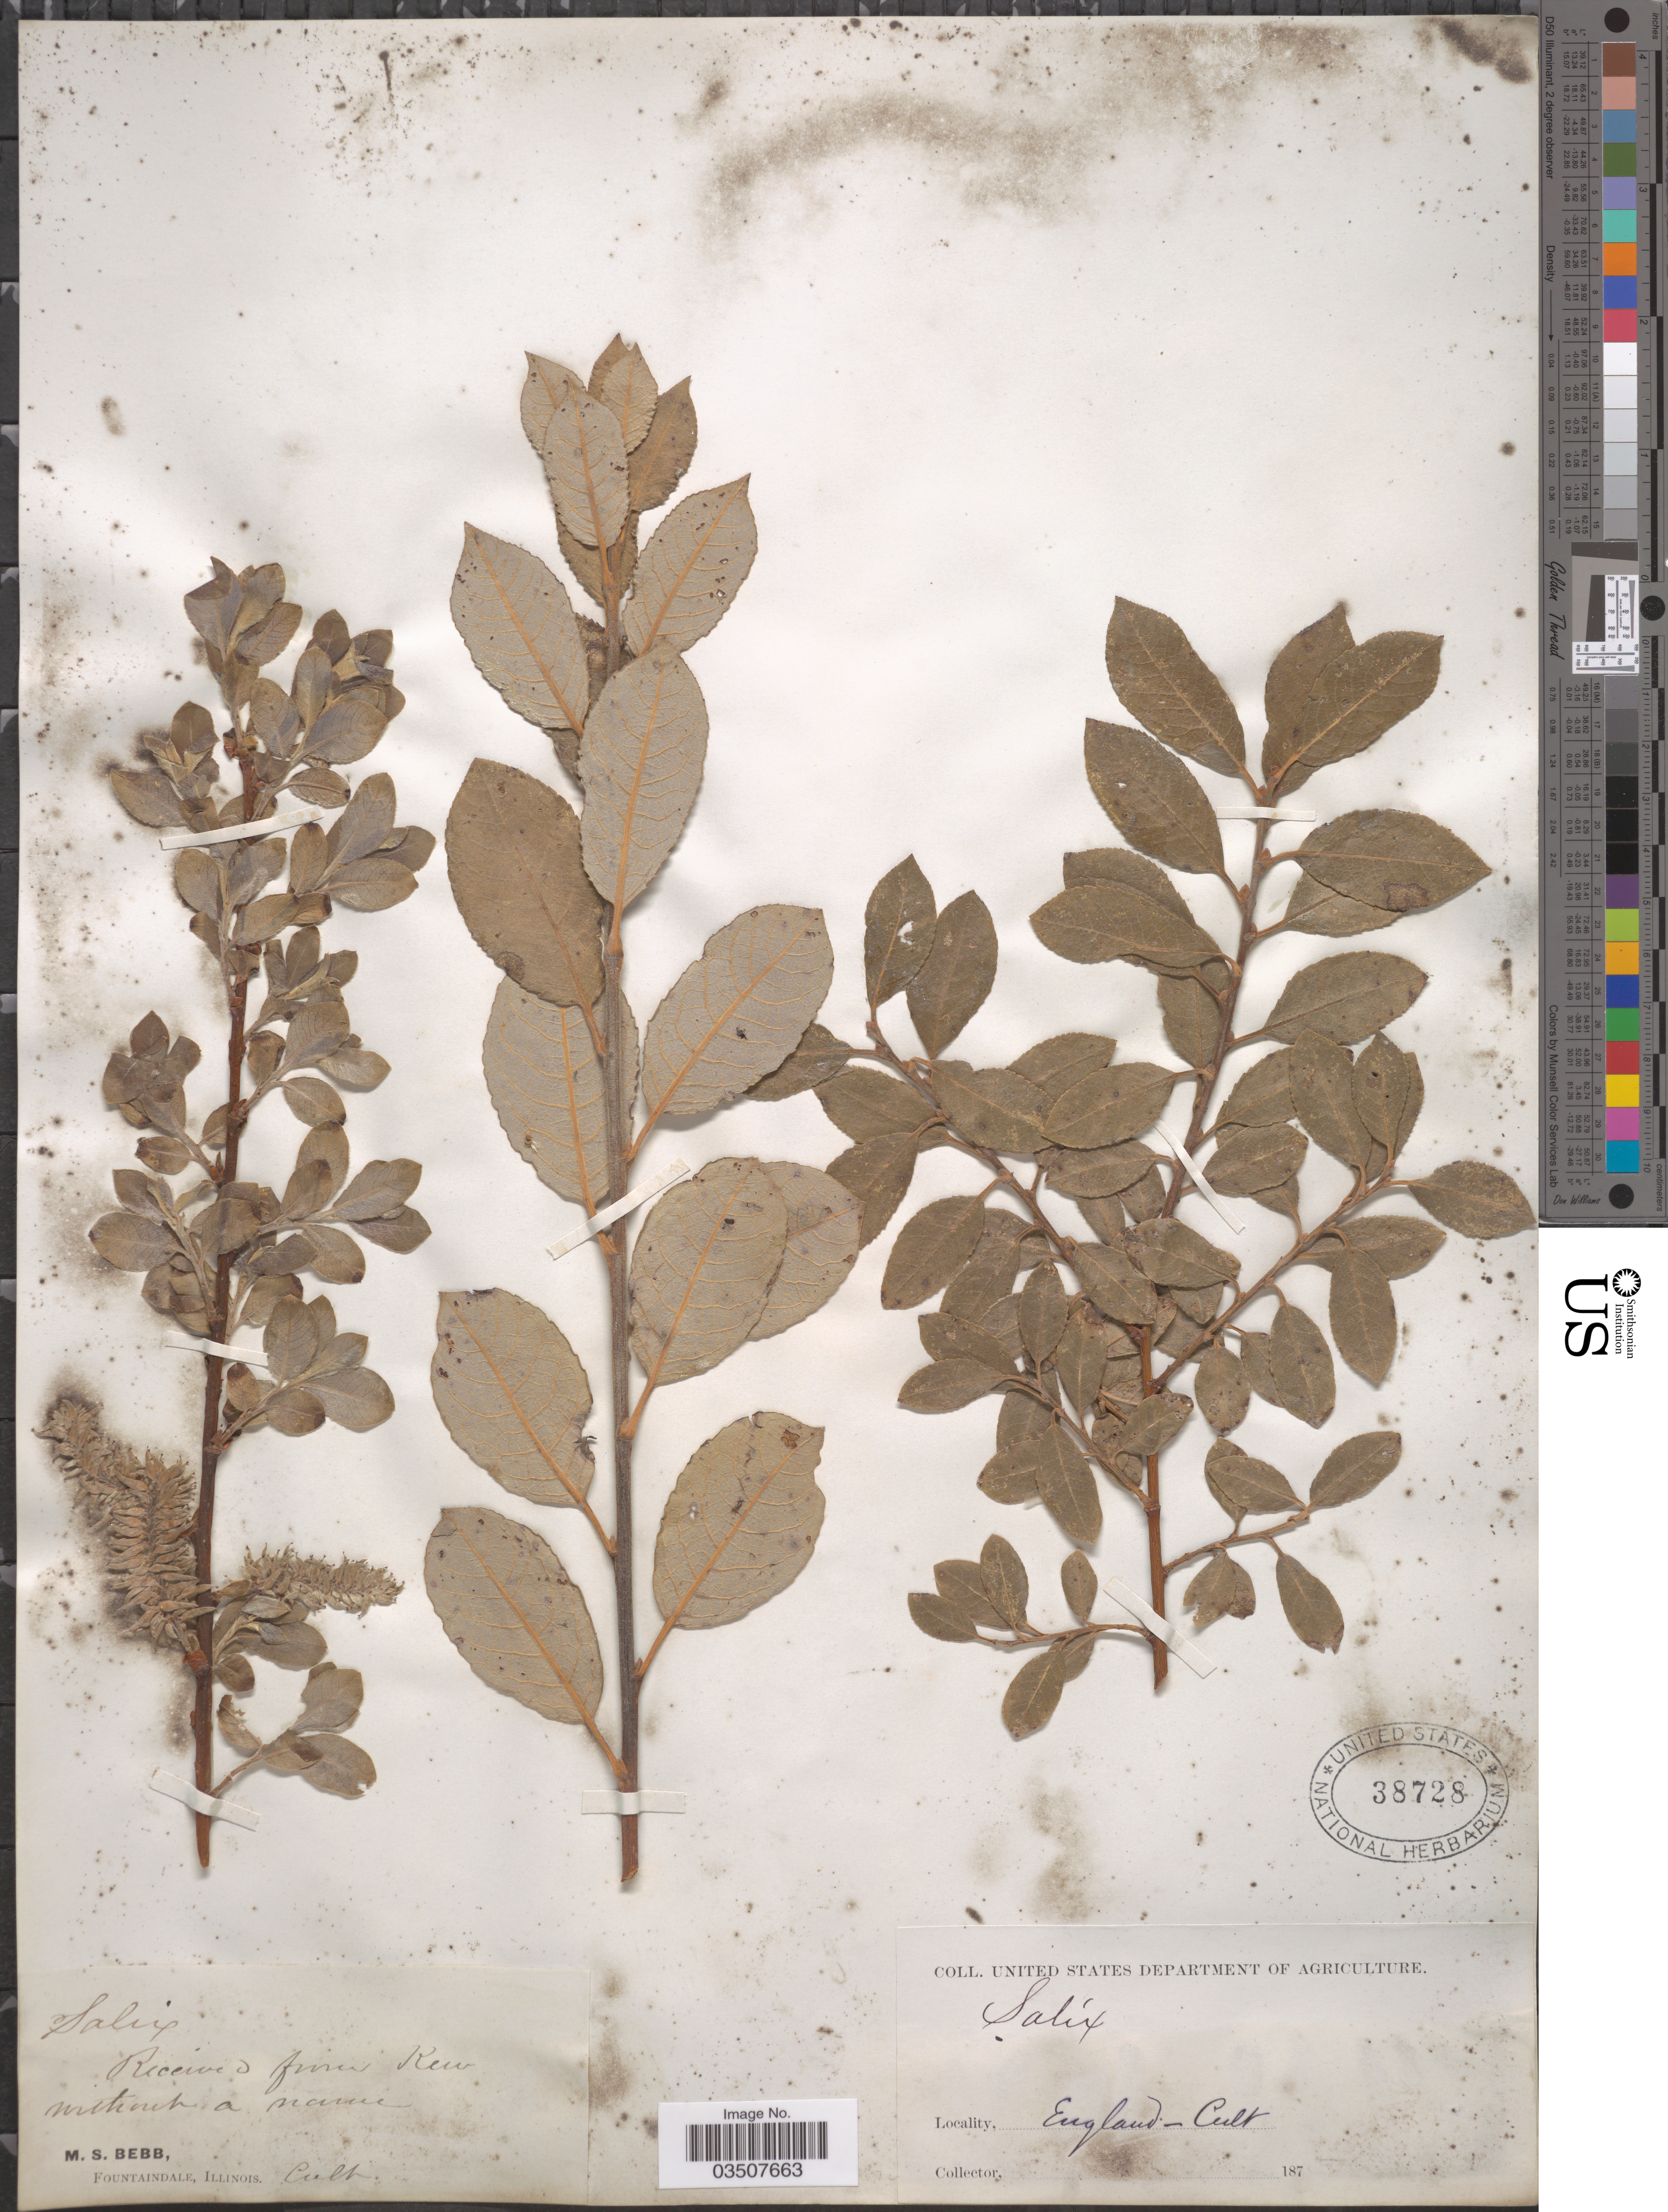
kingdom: Plantae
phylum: Tracheophyta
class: Magnoliopsida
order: Malpighiales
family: Salicaceae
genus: Salix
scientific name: Salix cardiophylla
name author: Trautv. & C.A. Mey.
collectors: M. Bebb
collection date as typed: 187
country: United Kingdom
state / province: England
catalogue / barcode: US 38728